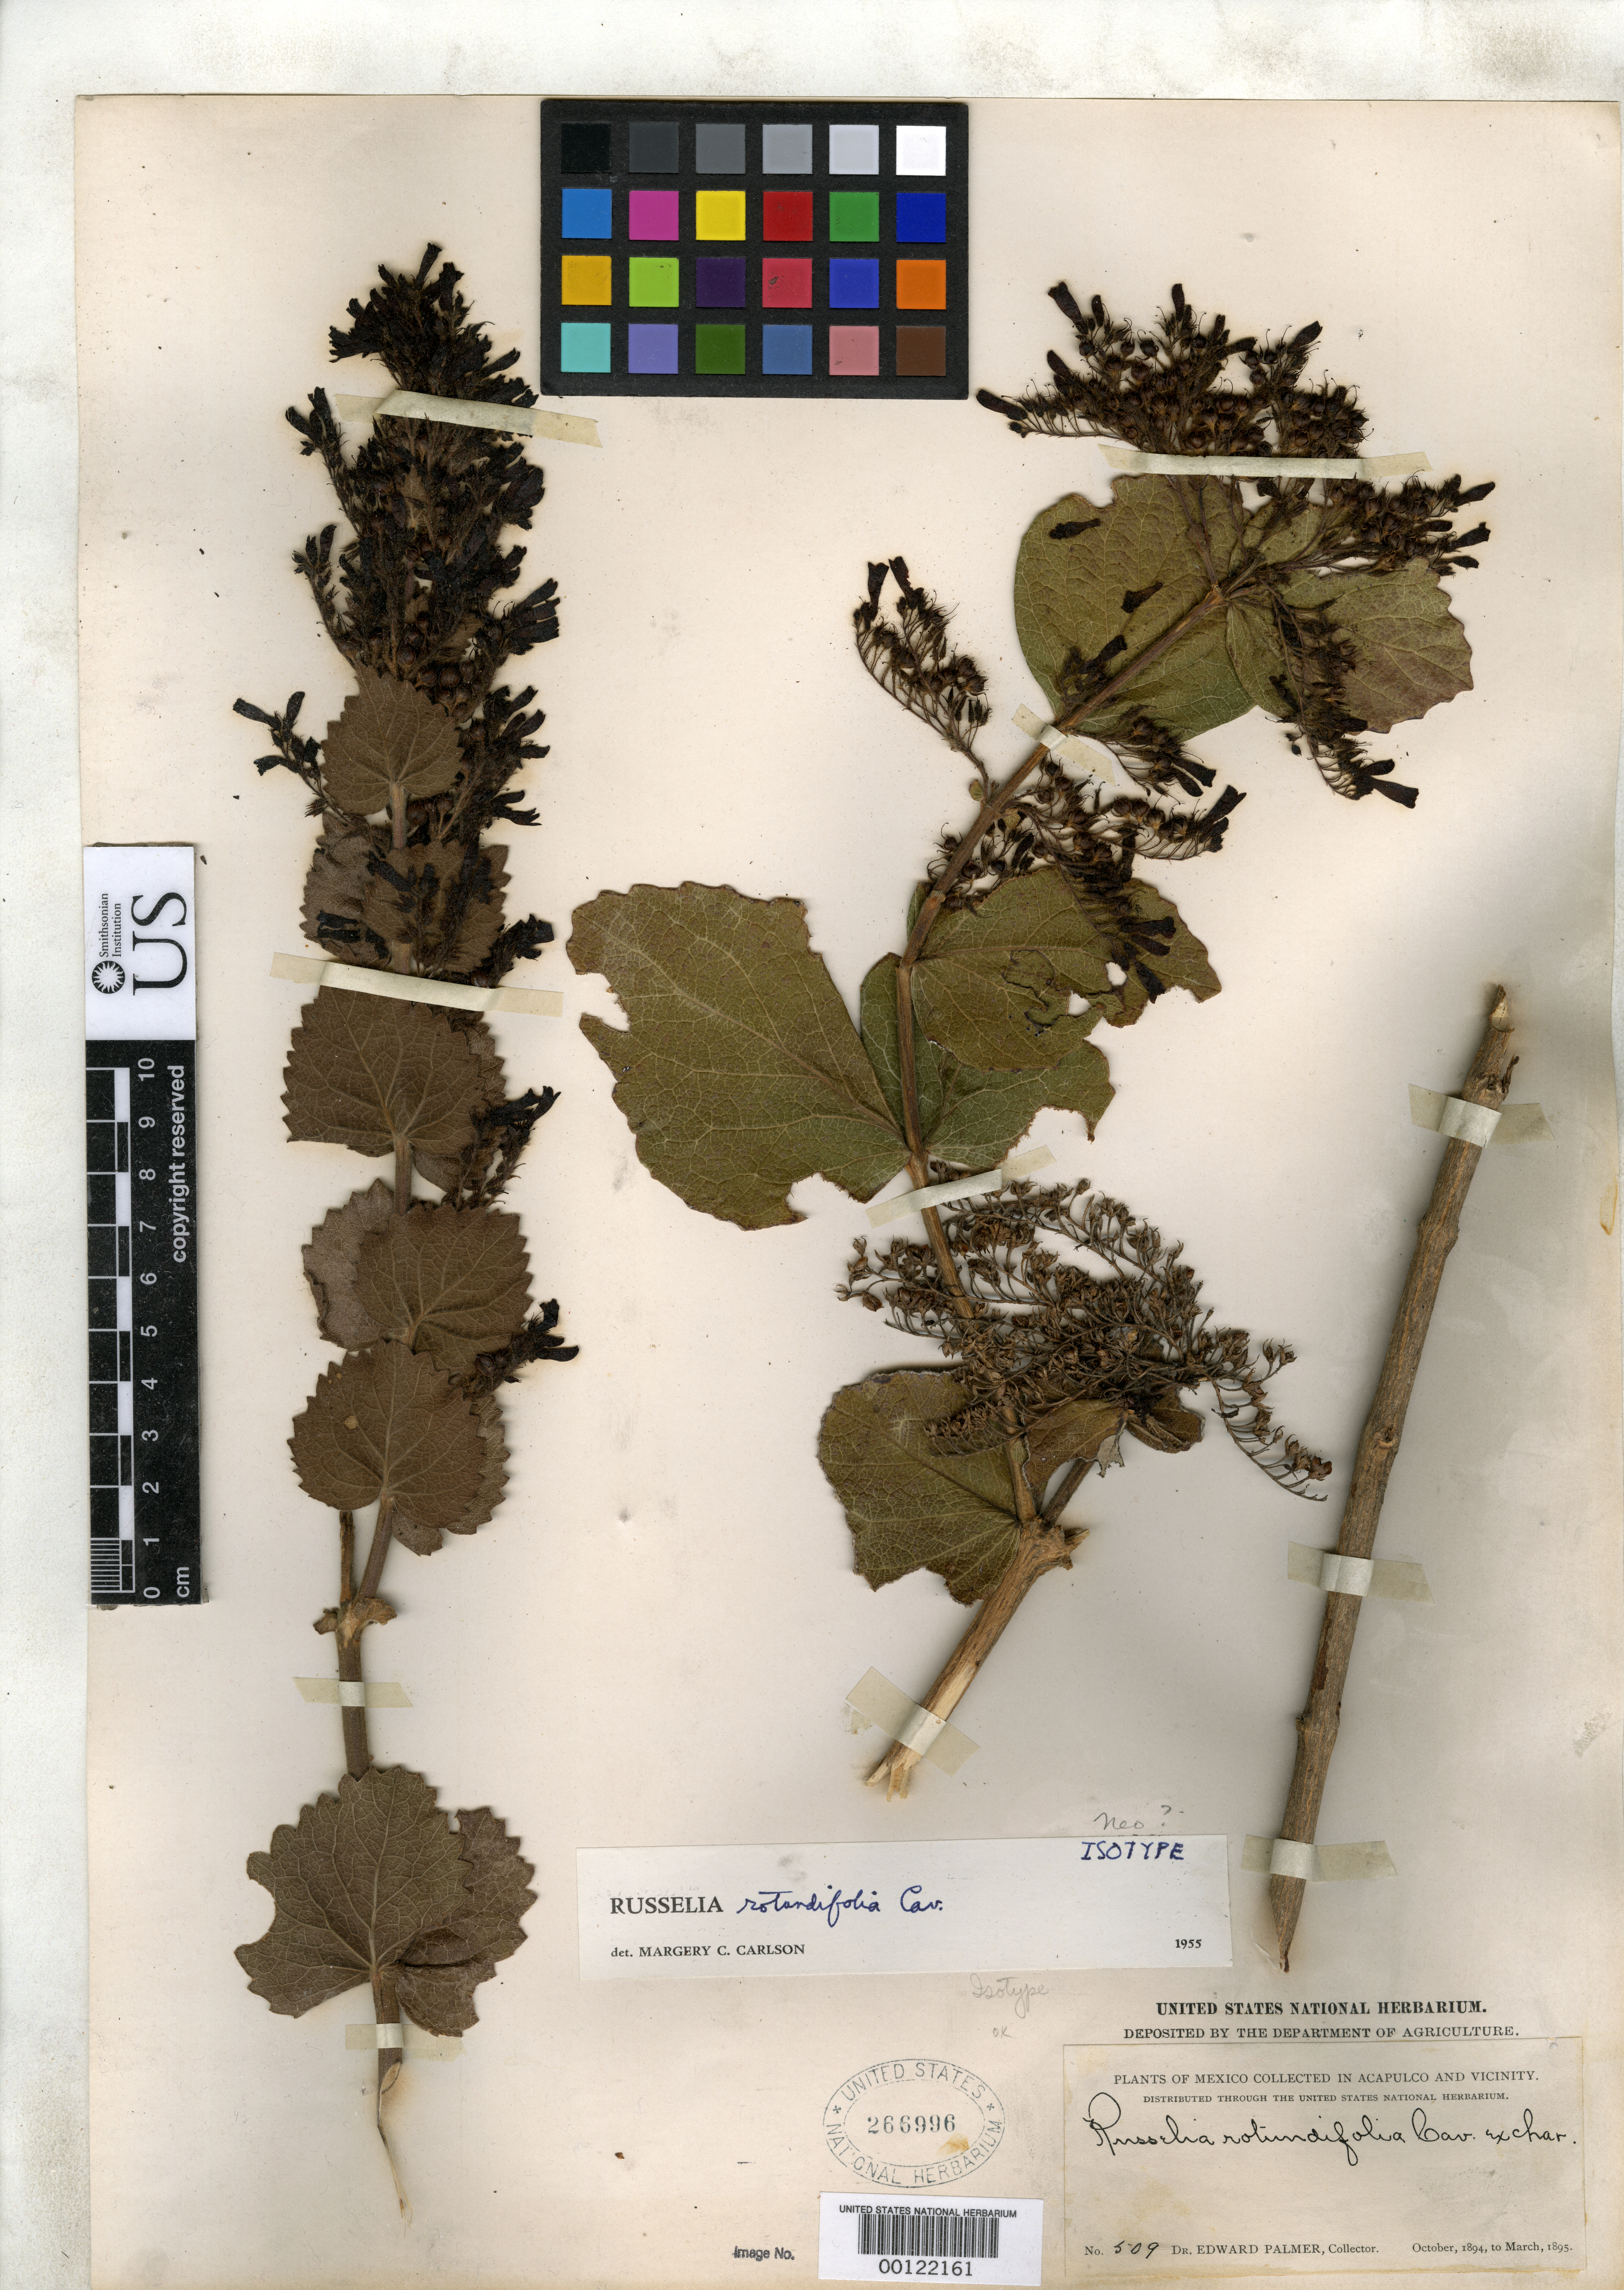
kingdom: Plantae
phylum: Tracheophyta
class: Magnoliopsida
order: Lamiales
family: Plantaginaceae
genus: Russelia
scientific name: Russelia rotundifolia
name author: Cav.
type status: Isoneotype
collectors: E. Palmer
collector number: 509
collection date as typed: Oct 1894 to Mar 1895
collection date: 1894-10/1895-03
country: Mexico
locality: In Acapulco and vicinity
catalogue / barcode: US 266996